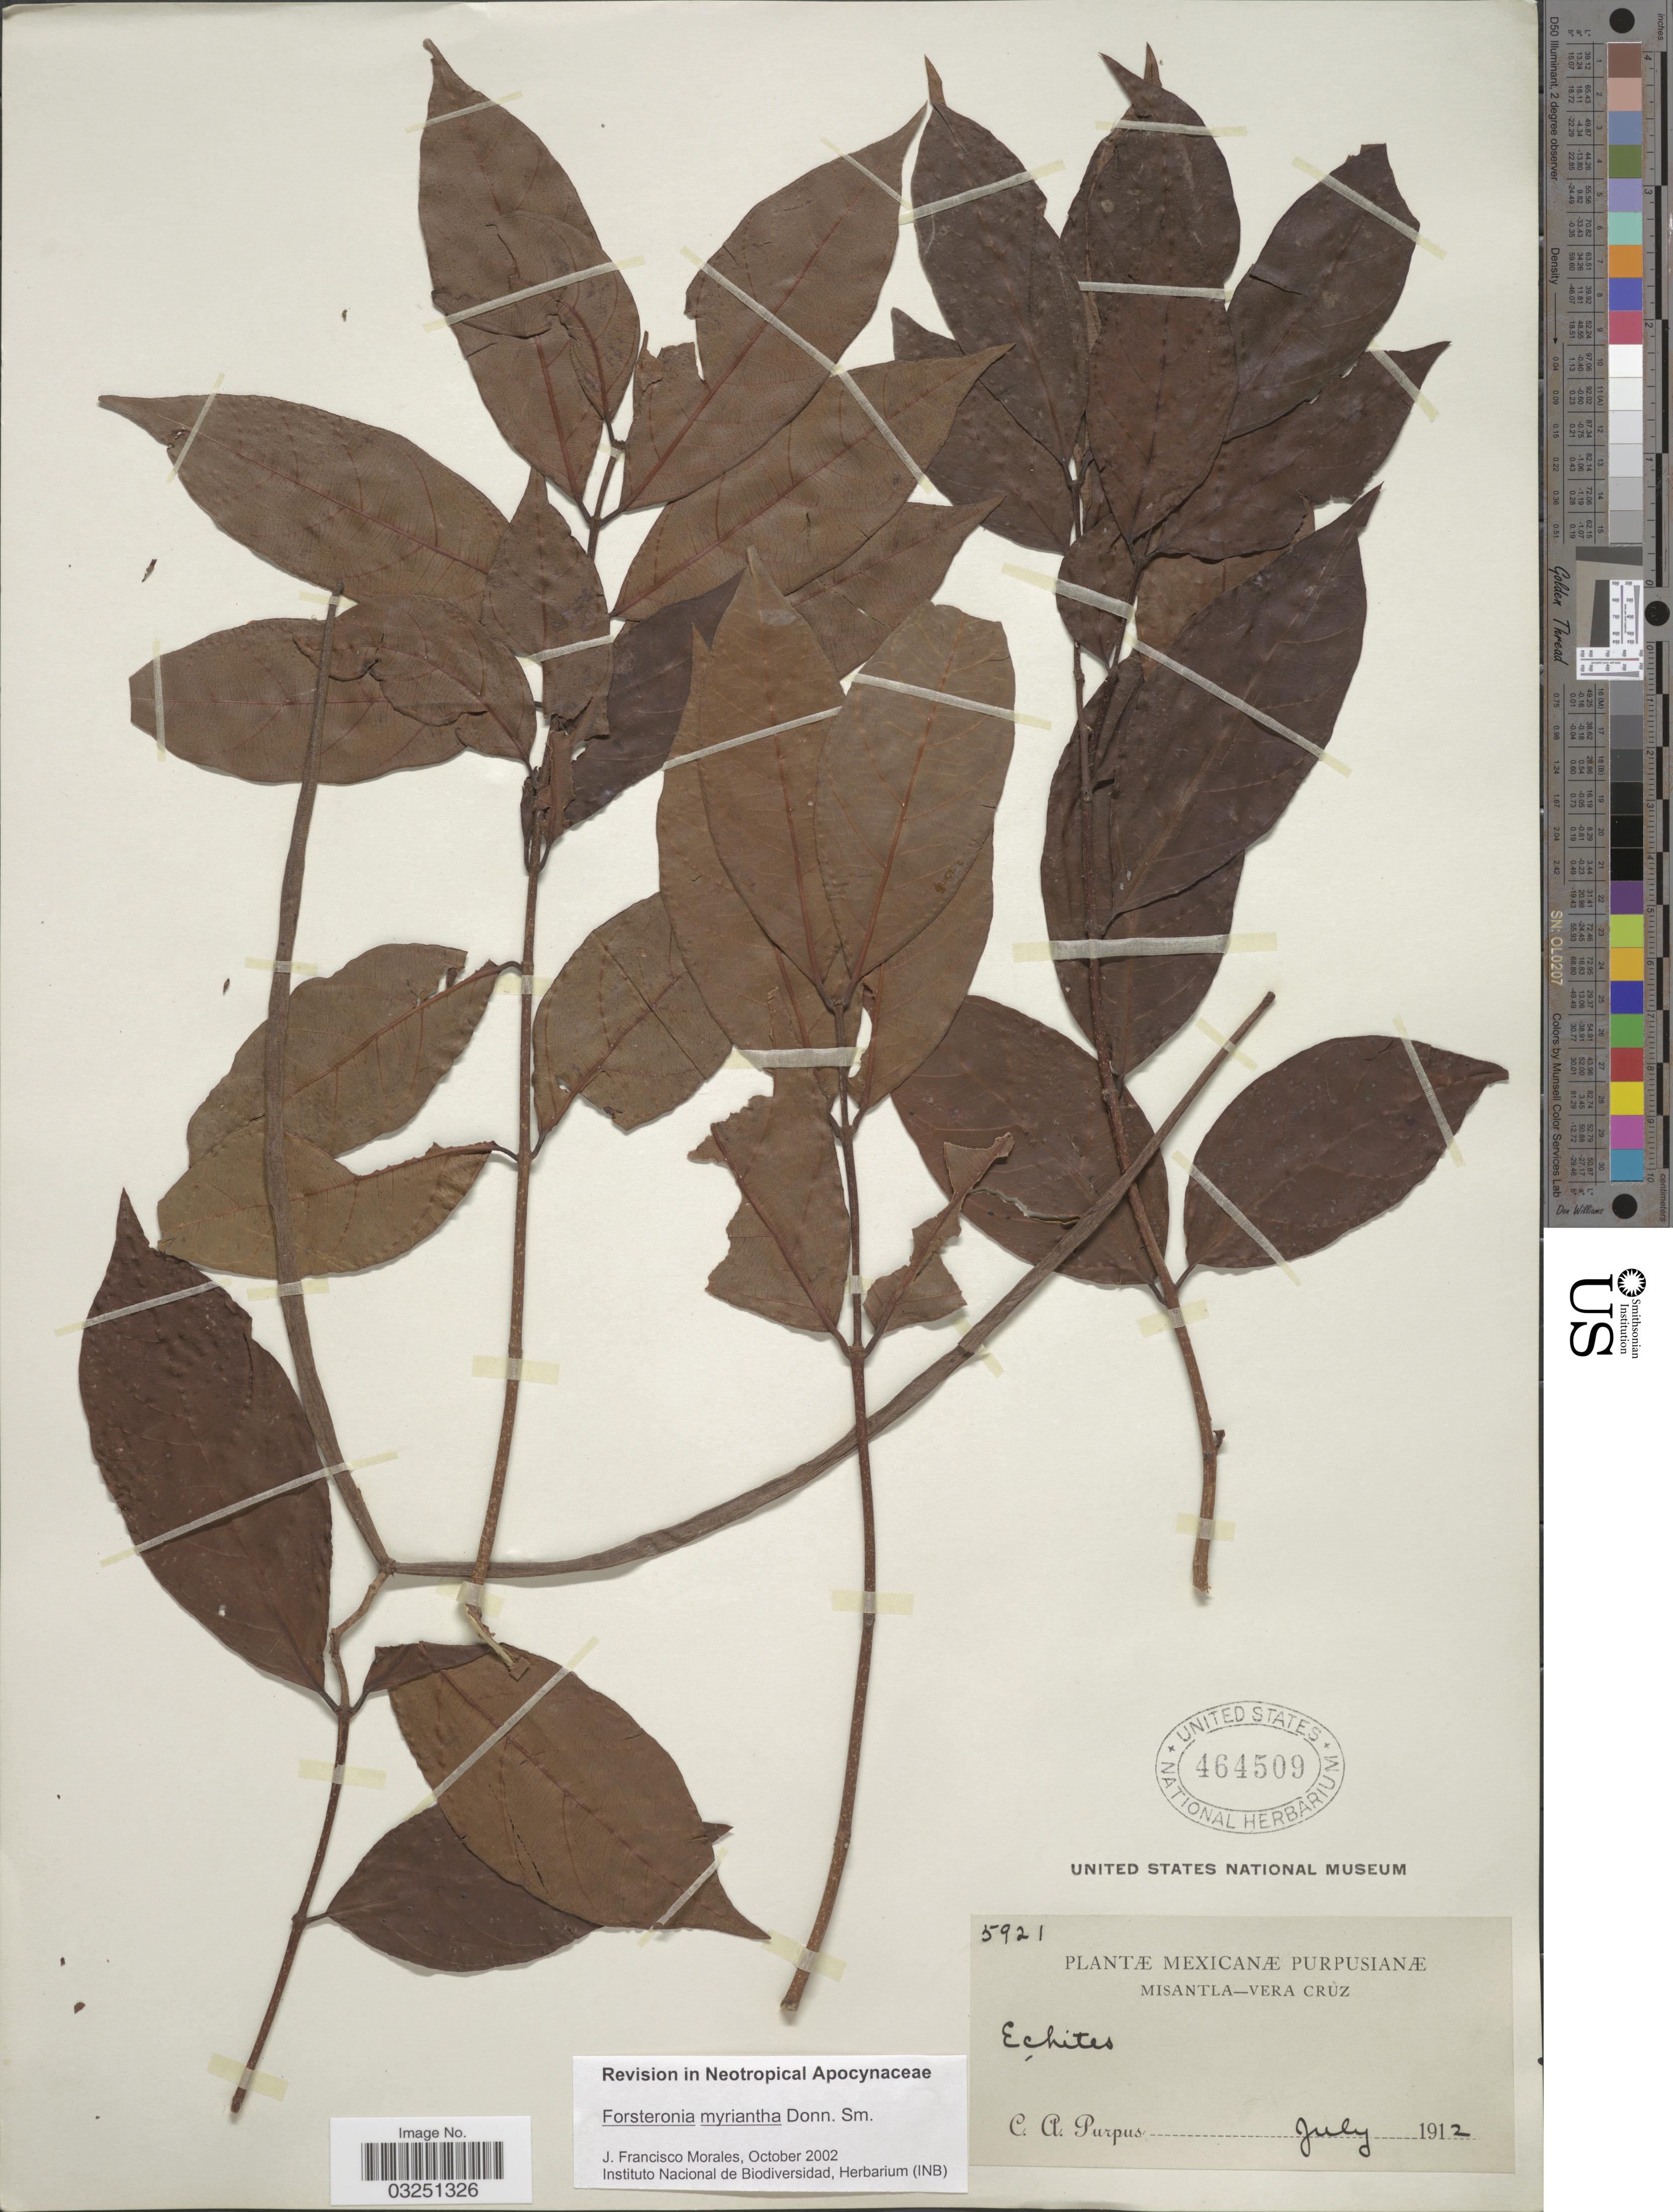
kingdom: Plantae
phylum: Tracheophyta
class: Magnoliopsida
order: Gentianales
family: Apocynaceae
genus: Forsteronia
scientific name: Forsteronia myriantha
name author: Donn. Sm.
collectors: C. A. Purpus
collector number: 5921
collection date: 1912-07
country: Mexico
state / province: Veracruz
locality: Misantla - Vera Cruz.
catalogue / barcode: US 464509